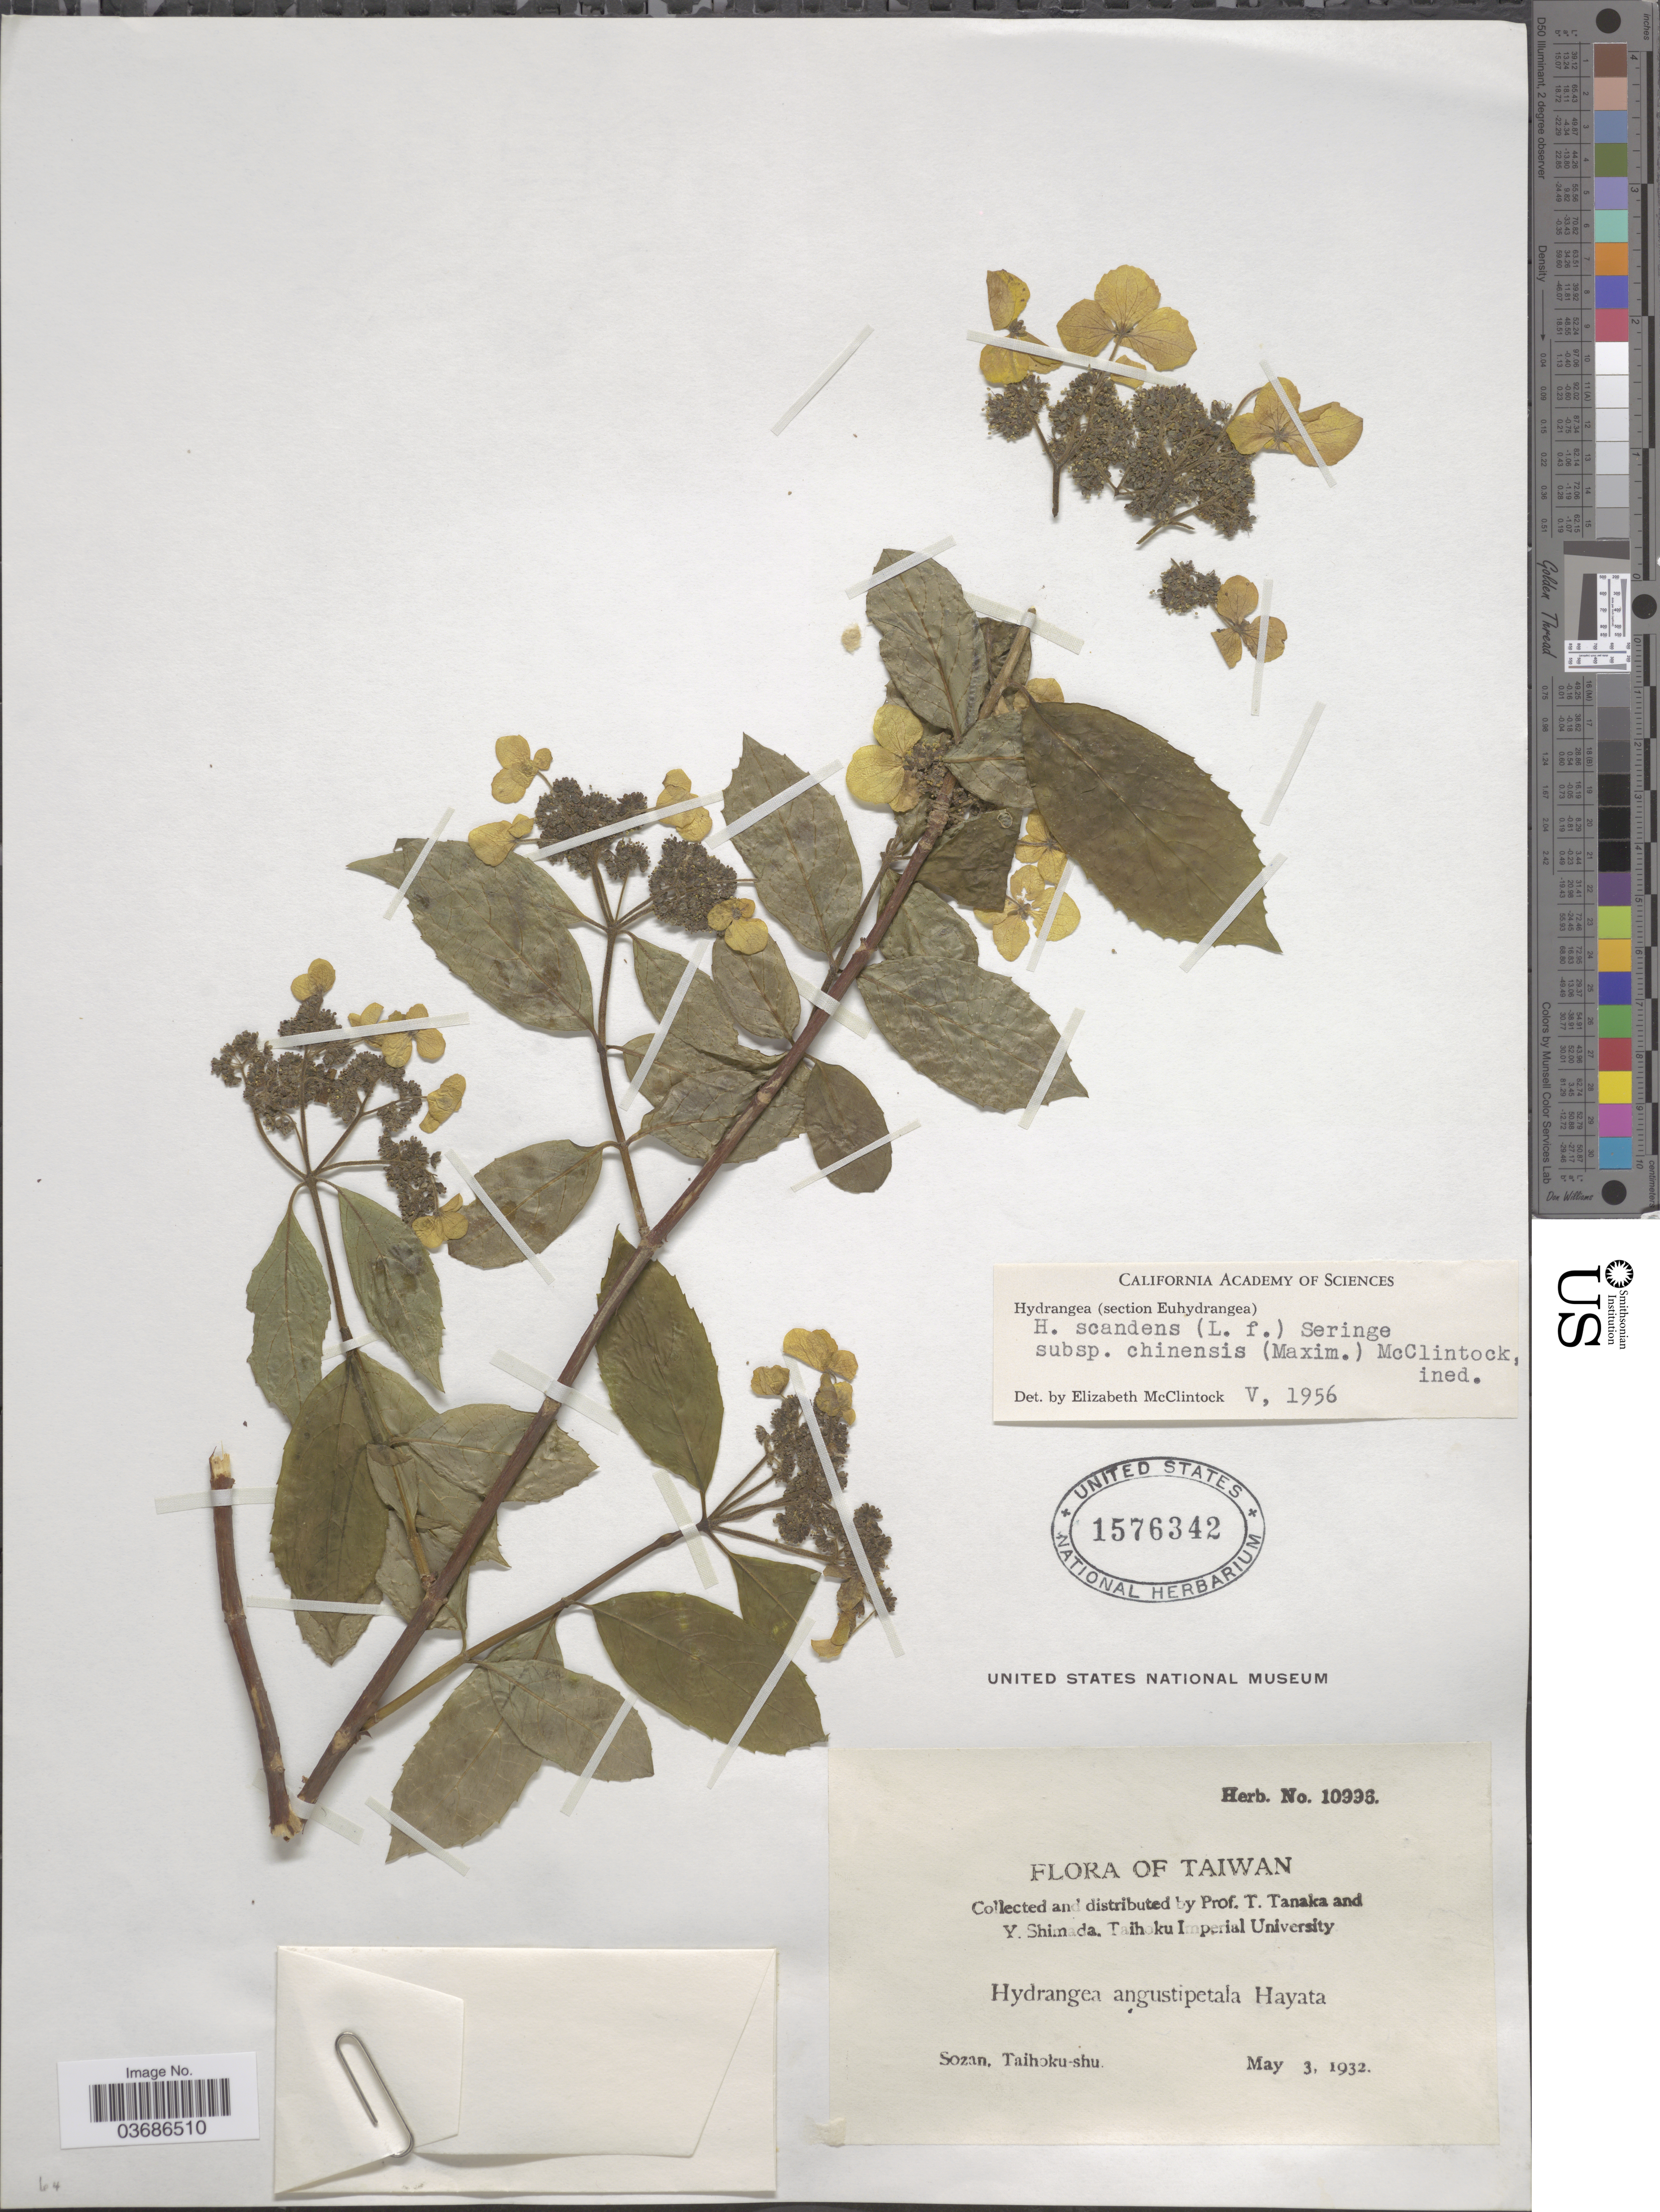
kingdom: Plantae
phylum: Tracheophyta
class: Magnoliopsida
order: Cornales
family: Hydrangeaceae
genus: Hydrangea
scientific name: Hydrangea scandens subsp. chinensis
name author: (Maxim.) E. M. McClint.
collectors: T. Tanaka & Y. Shimada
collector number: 10996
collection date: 1932-05-03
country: Taiwan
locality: Sozan, Taihoku-shu.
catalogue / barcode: US 1576342